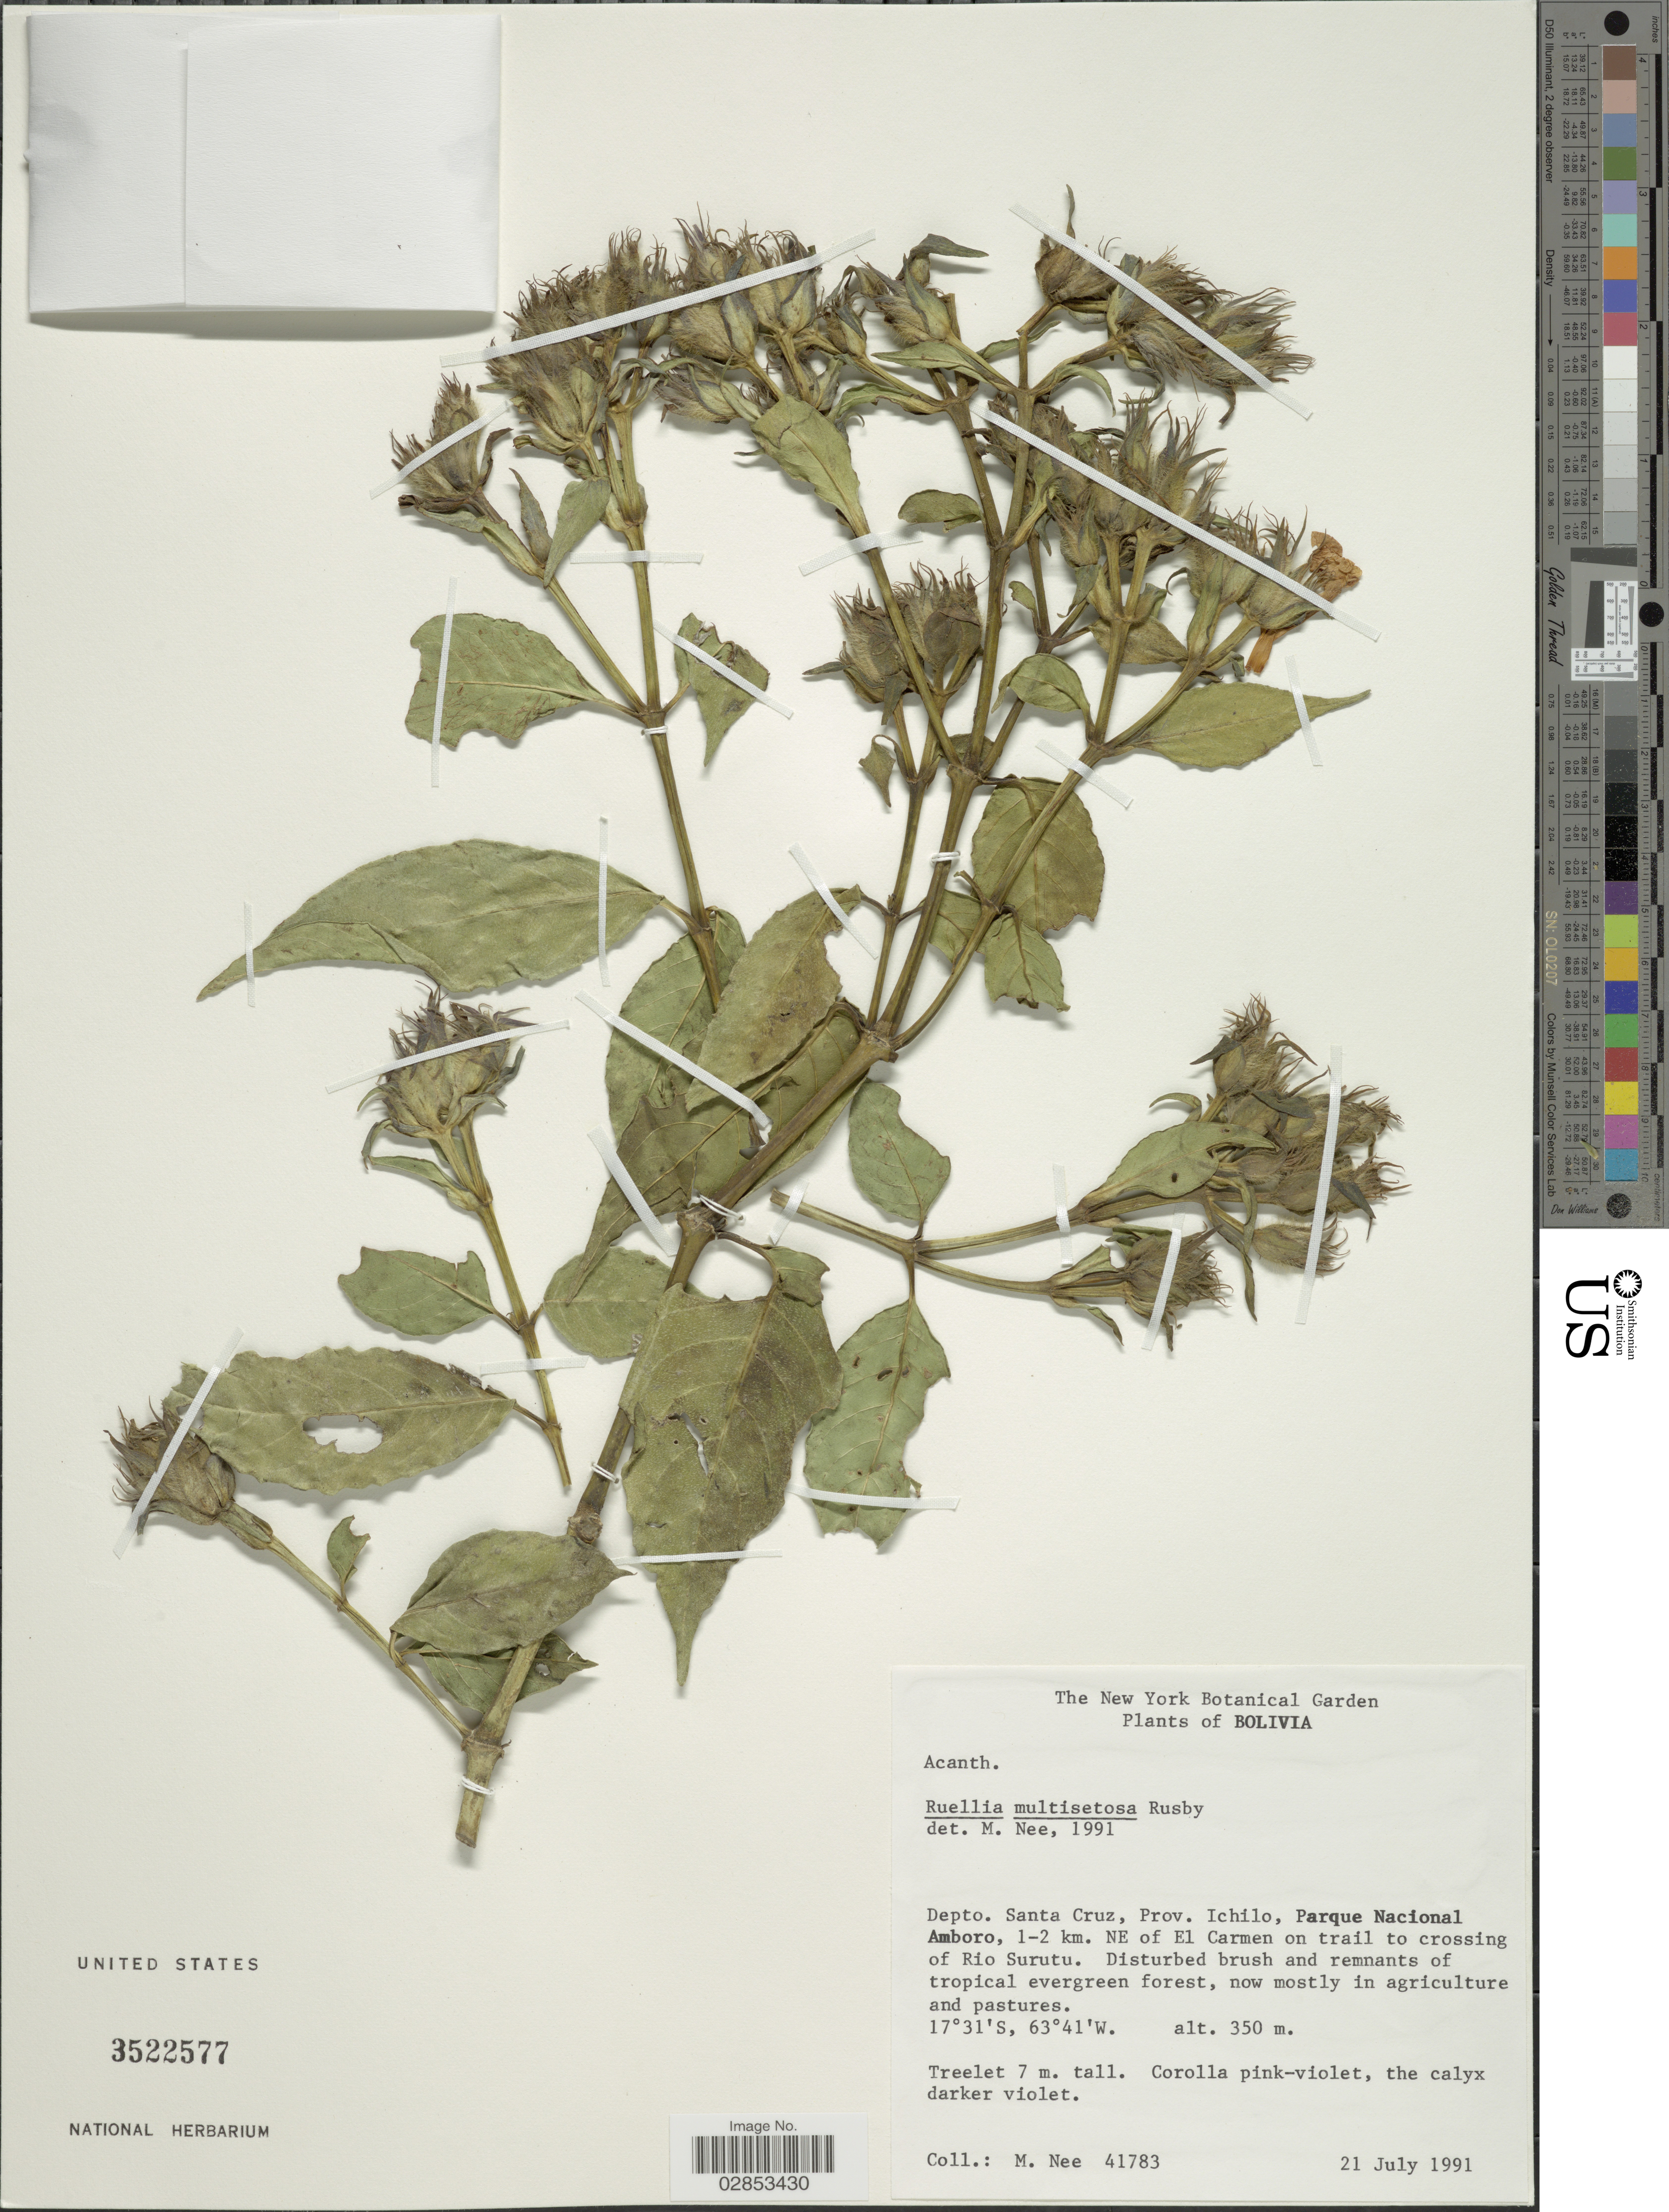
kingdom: Plantae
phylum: Tracheophyta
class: Magnoliopsida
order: Lamiales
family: Acanthaceae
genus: Suessenguthia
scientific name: Suessenguthia multisetosa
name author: (Rusby) Wassh. & J.R.I. Wood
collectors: M. Nee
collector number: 41783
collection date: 1991-07-21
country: Bolivia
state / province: Santa Cruz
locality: Depto. Santa Cruz, Prov. Ichilo, Parque Nacional Amboro, 1-2 km. NE of El Carmen on trail to crossing of Rio Surutu.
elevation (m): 350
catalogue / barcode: US 3522577